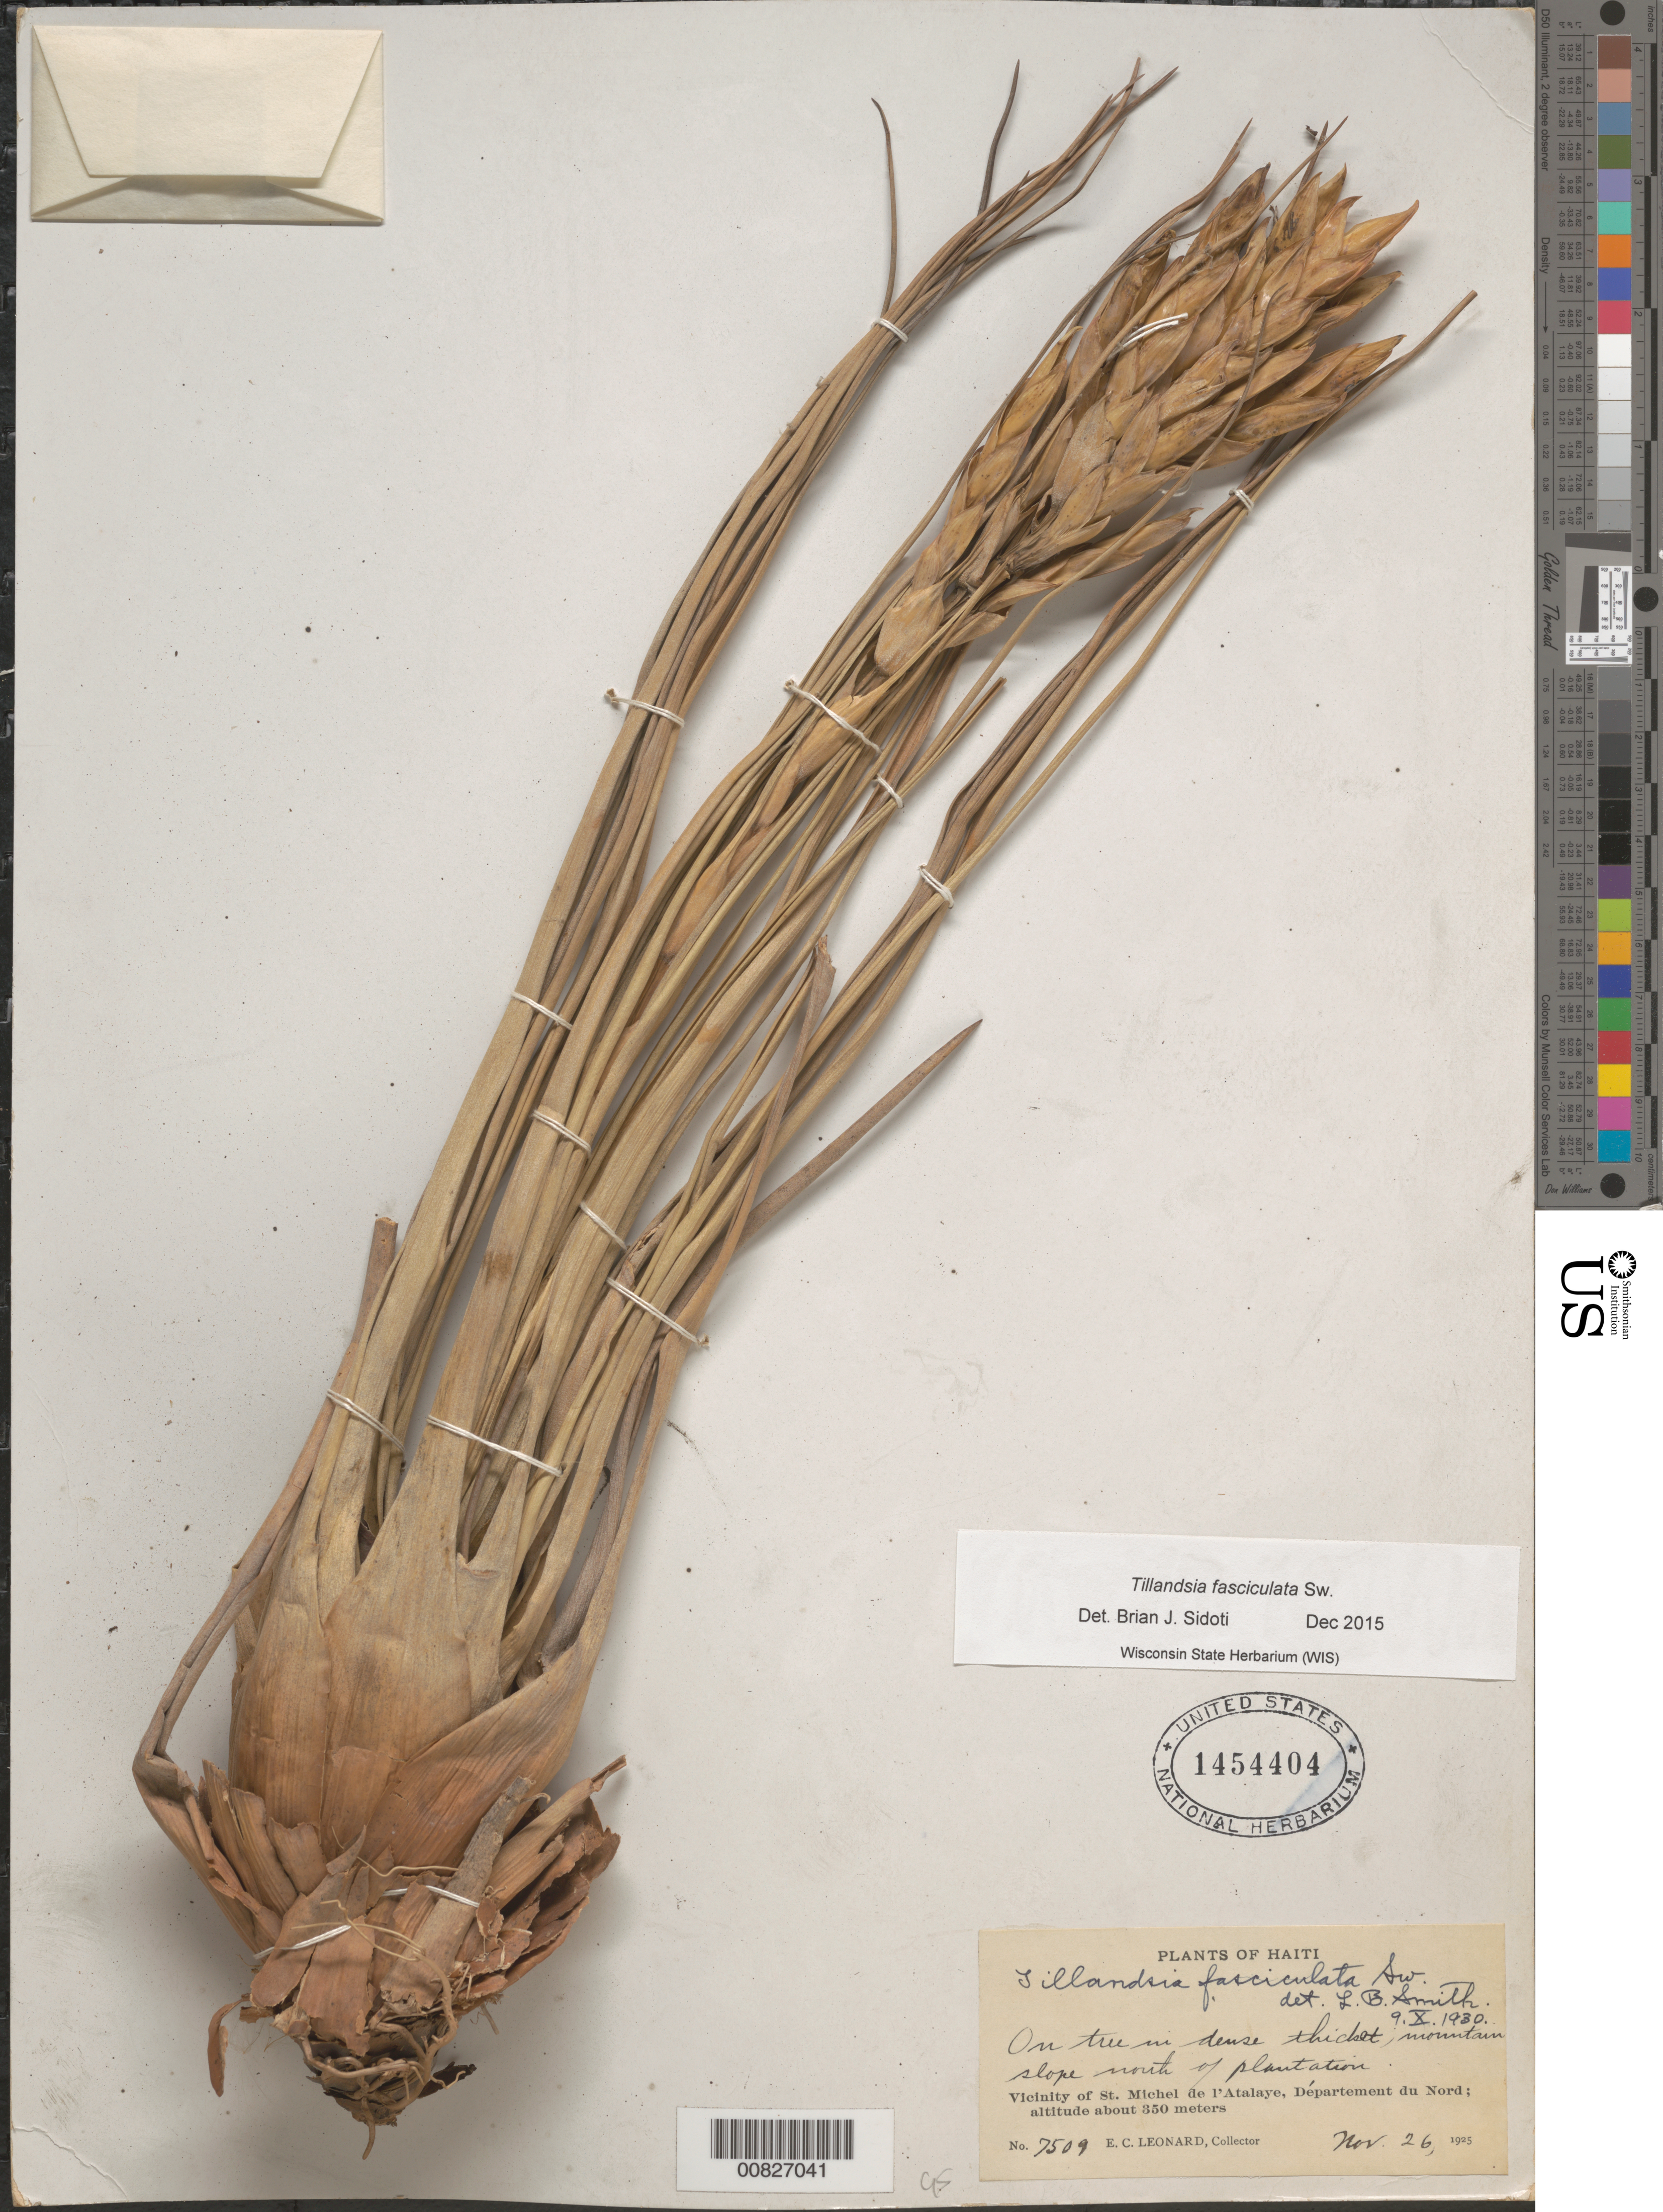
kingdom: Plantae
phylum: Tracheophyta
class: Liliopsida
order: Poales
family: Bromeliaceae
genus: Tillandsia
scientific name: Tillandsia fasciculata var. densispica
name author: Mez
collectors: E. C. Leonard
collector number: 7509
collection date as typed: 26 Nov 1925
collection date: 1925-11-26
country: Haiti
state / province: Nord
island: Hispaniola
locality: Vicinity of St. Michel de l'Atalaye, Département du Nord. Mountain slope north of plantation.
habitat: On tree in dense thicket.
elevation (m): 350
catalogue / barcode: US 1454404